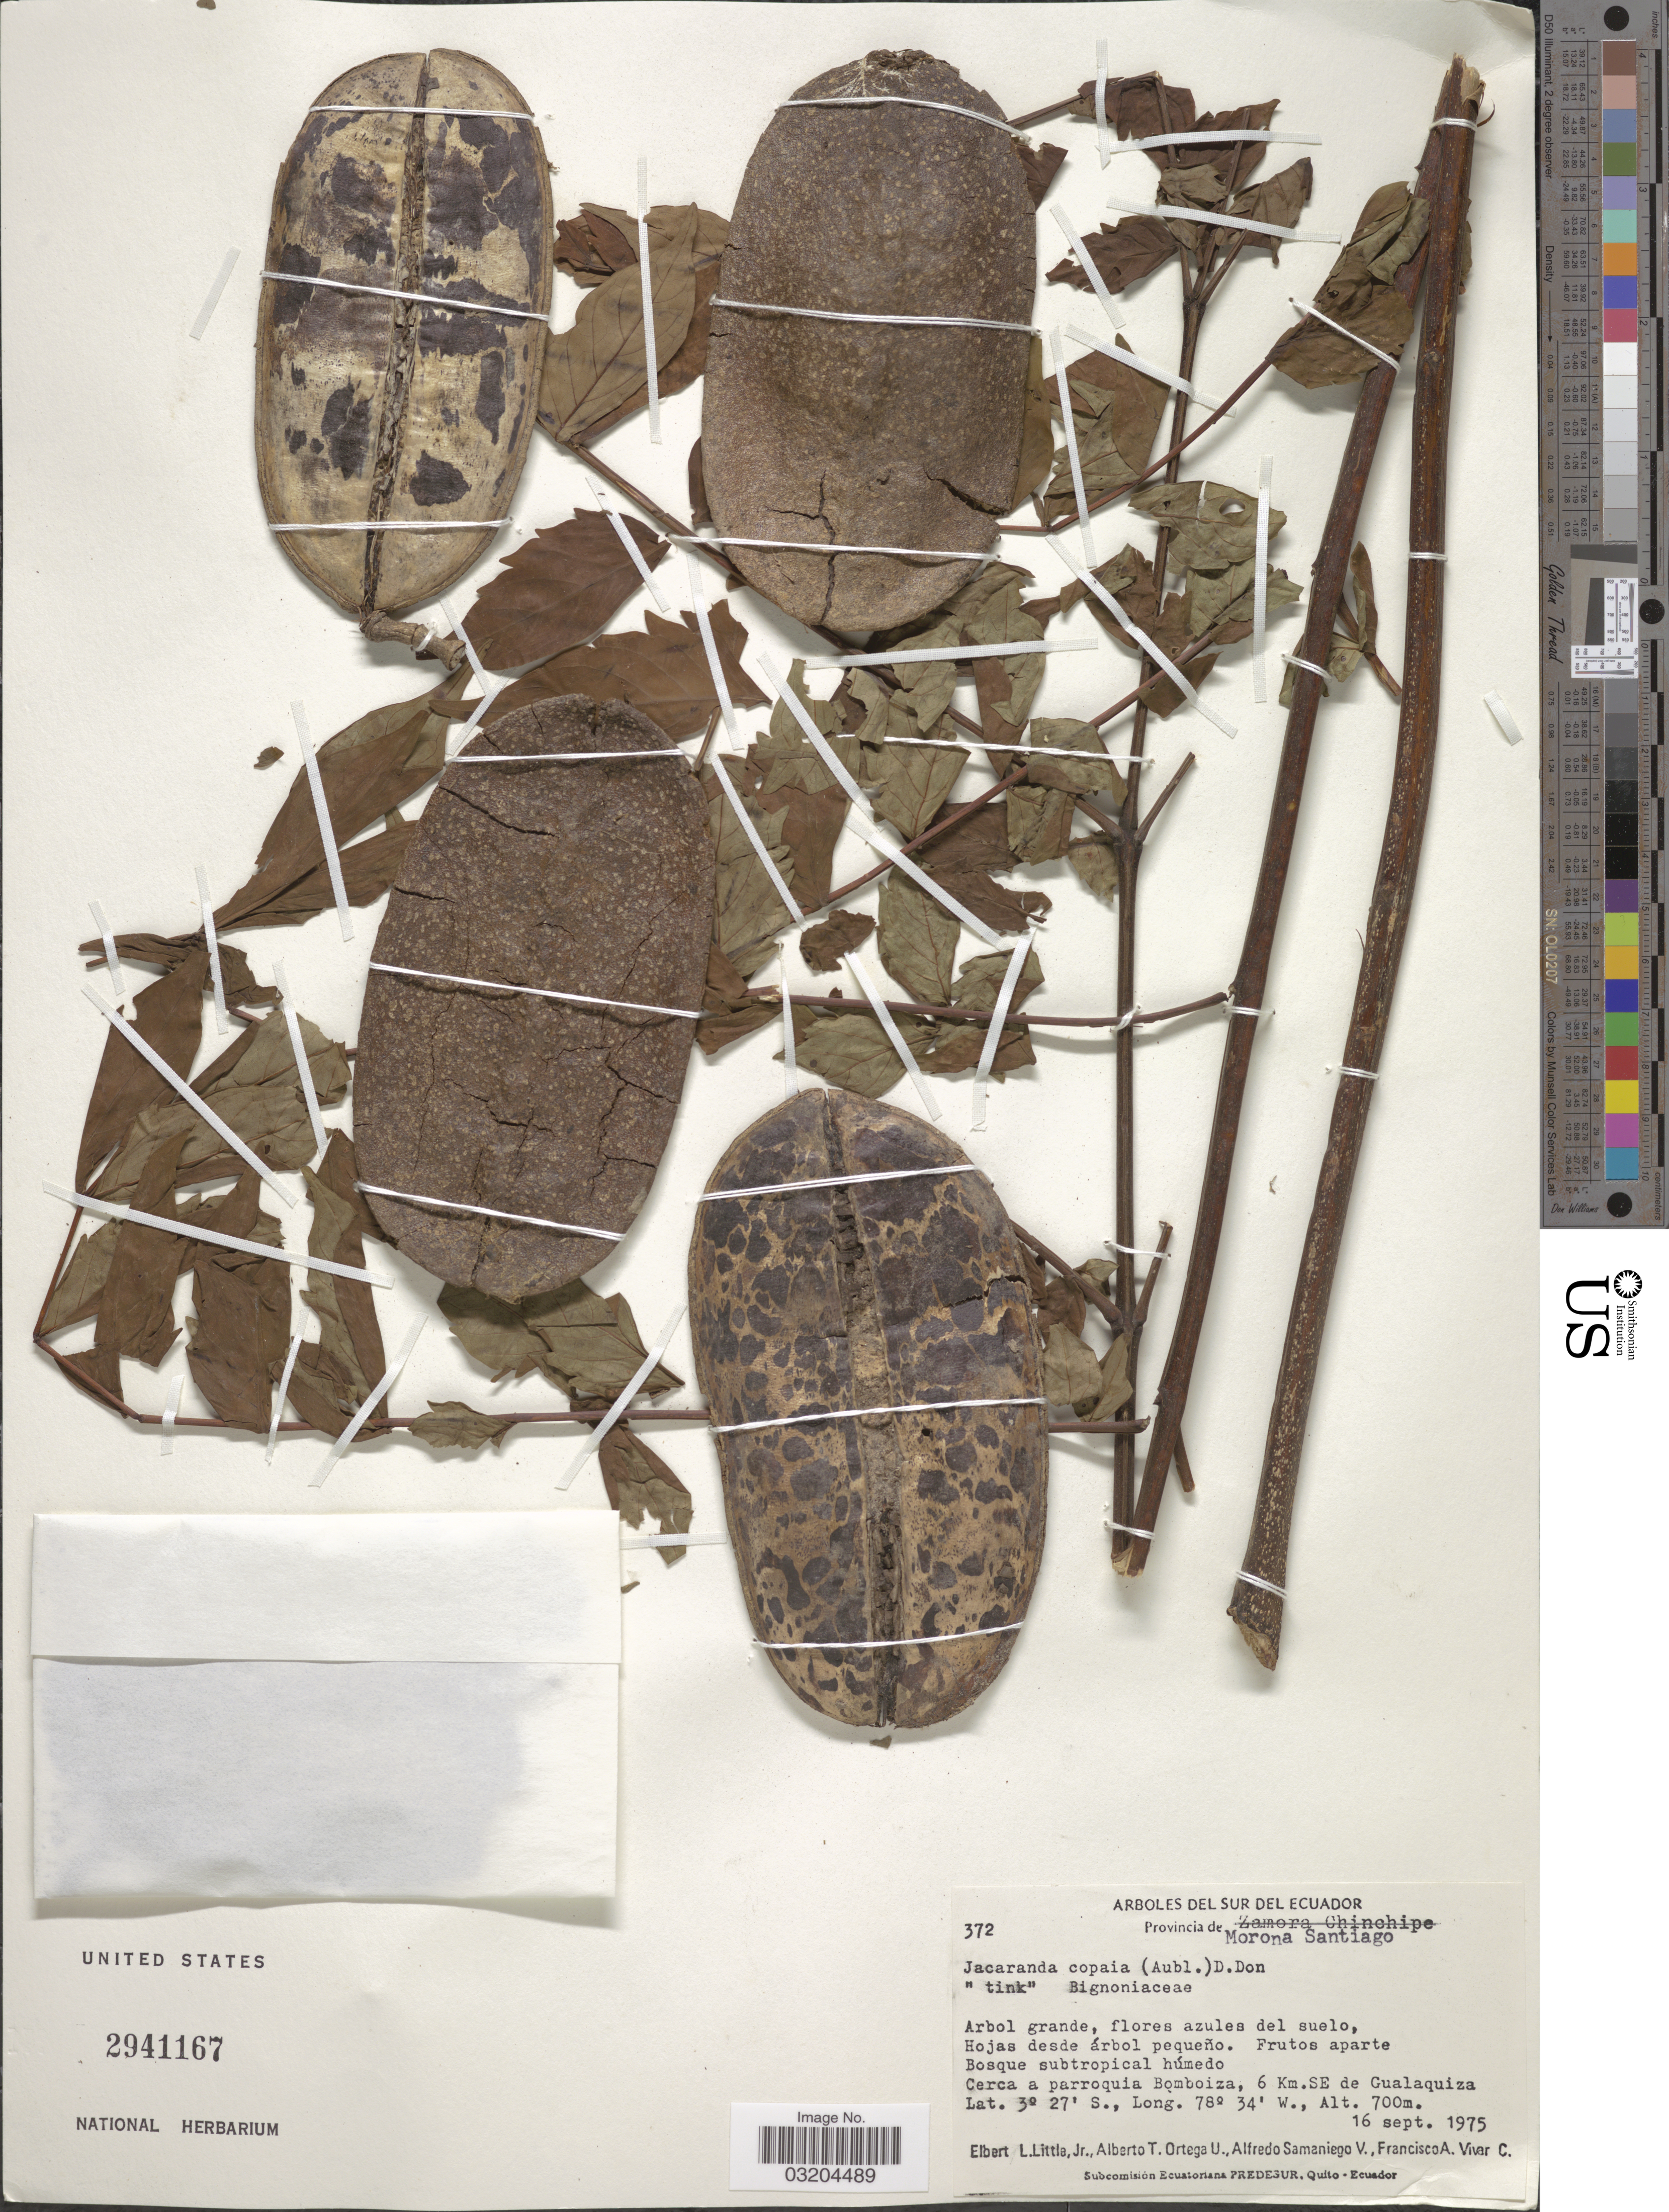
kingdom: Plantae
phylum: Tracheophyta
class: Magnoliopsida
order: Lamiales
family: Bignoniaceae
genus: Jacaranda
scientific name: Jacaranda copaia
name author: (Aubl.) D. Don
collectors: E. L. Little, A. T. Ortega U., A. Samaniego & F. A. Vivar C.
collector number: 372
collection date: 1975-09-16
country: Ecuador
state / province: Morona-Santiago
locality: Cerca a parroquia Bomboiza, 6 Km. SE de Gualaquiza.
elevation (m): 700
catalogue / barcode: US 2941167